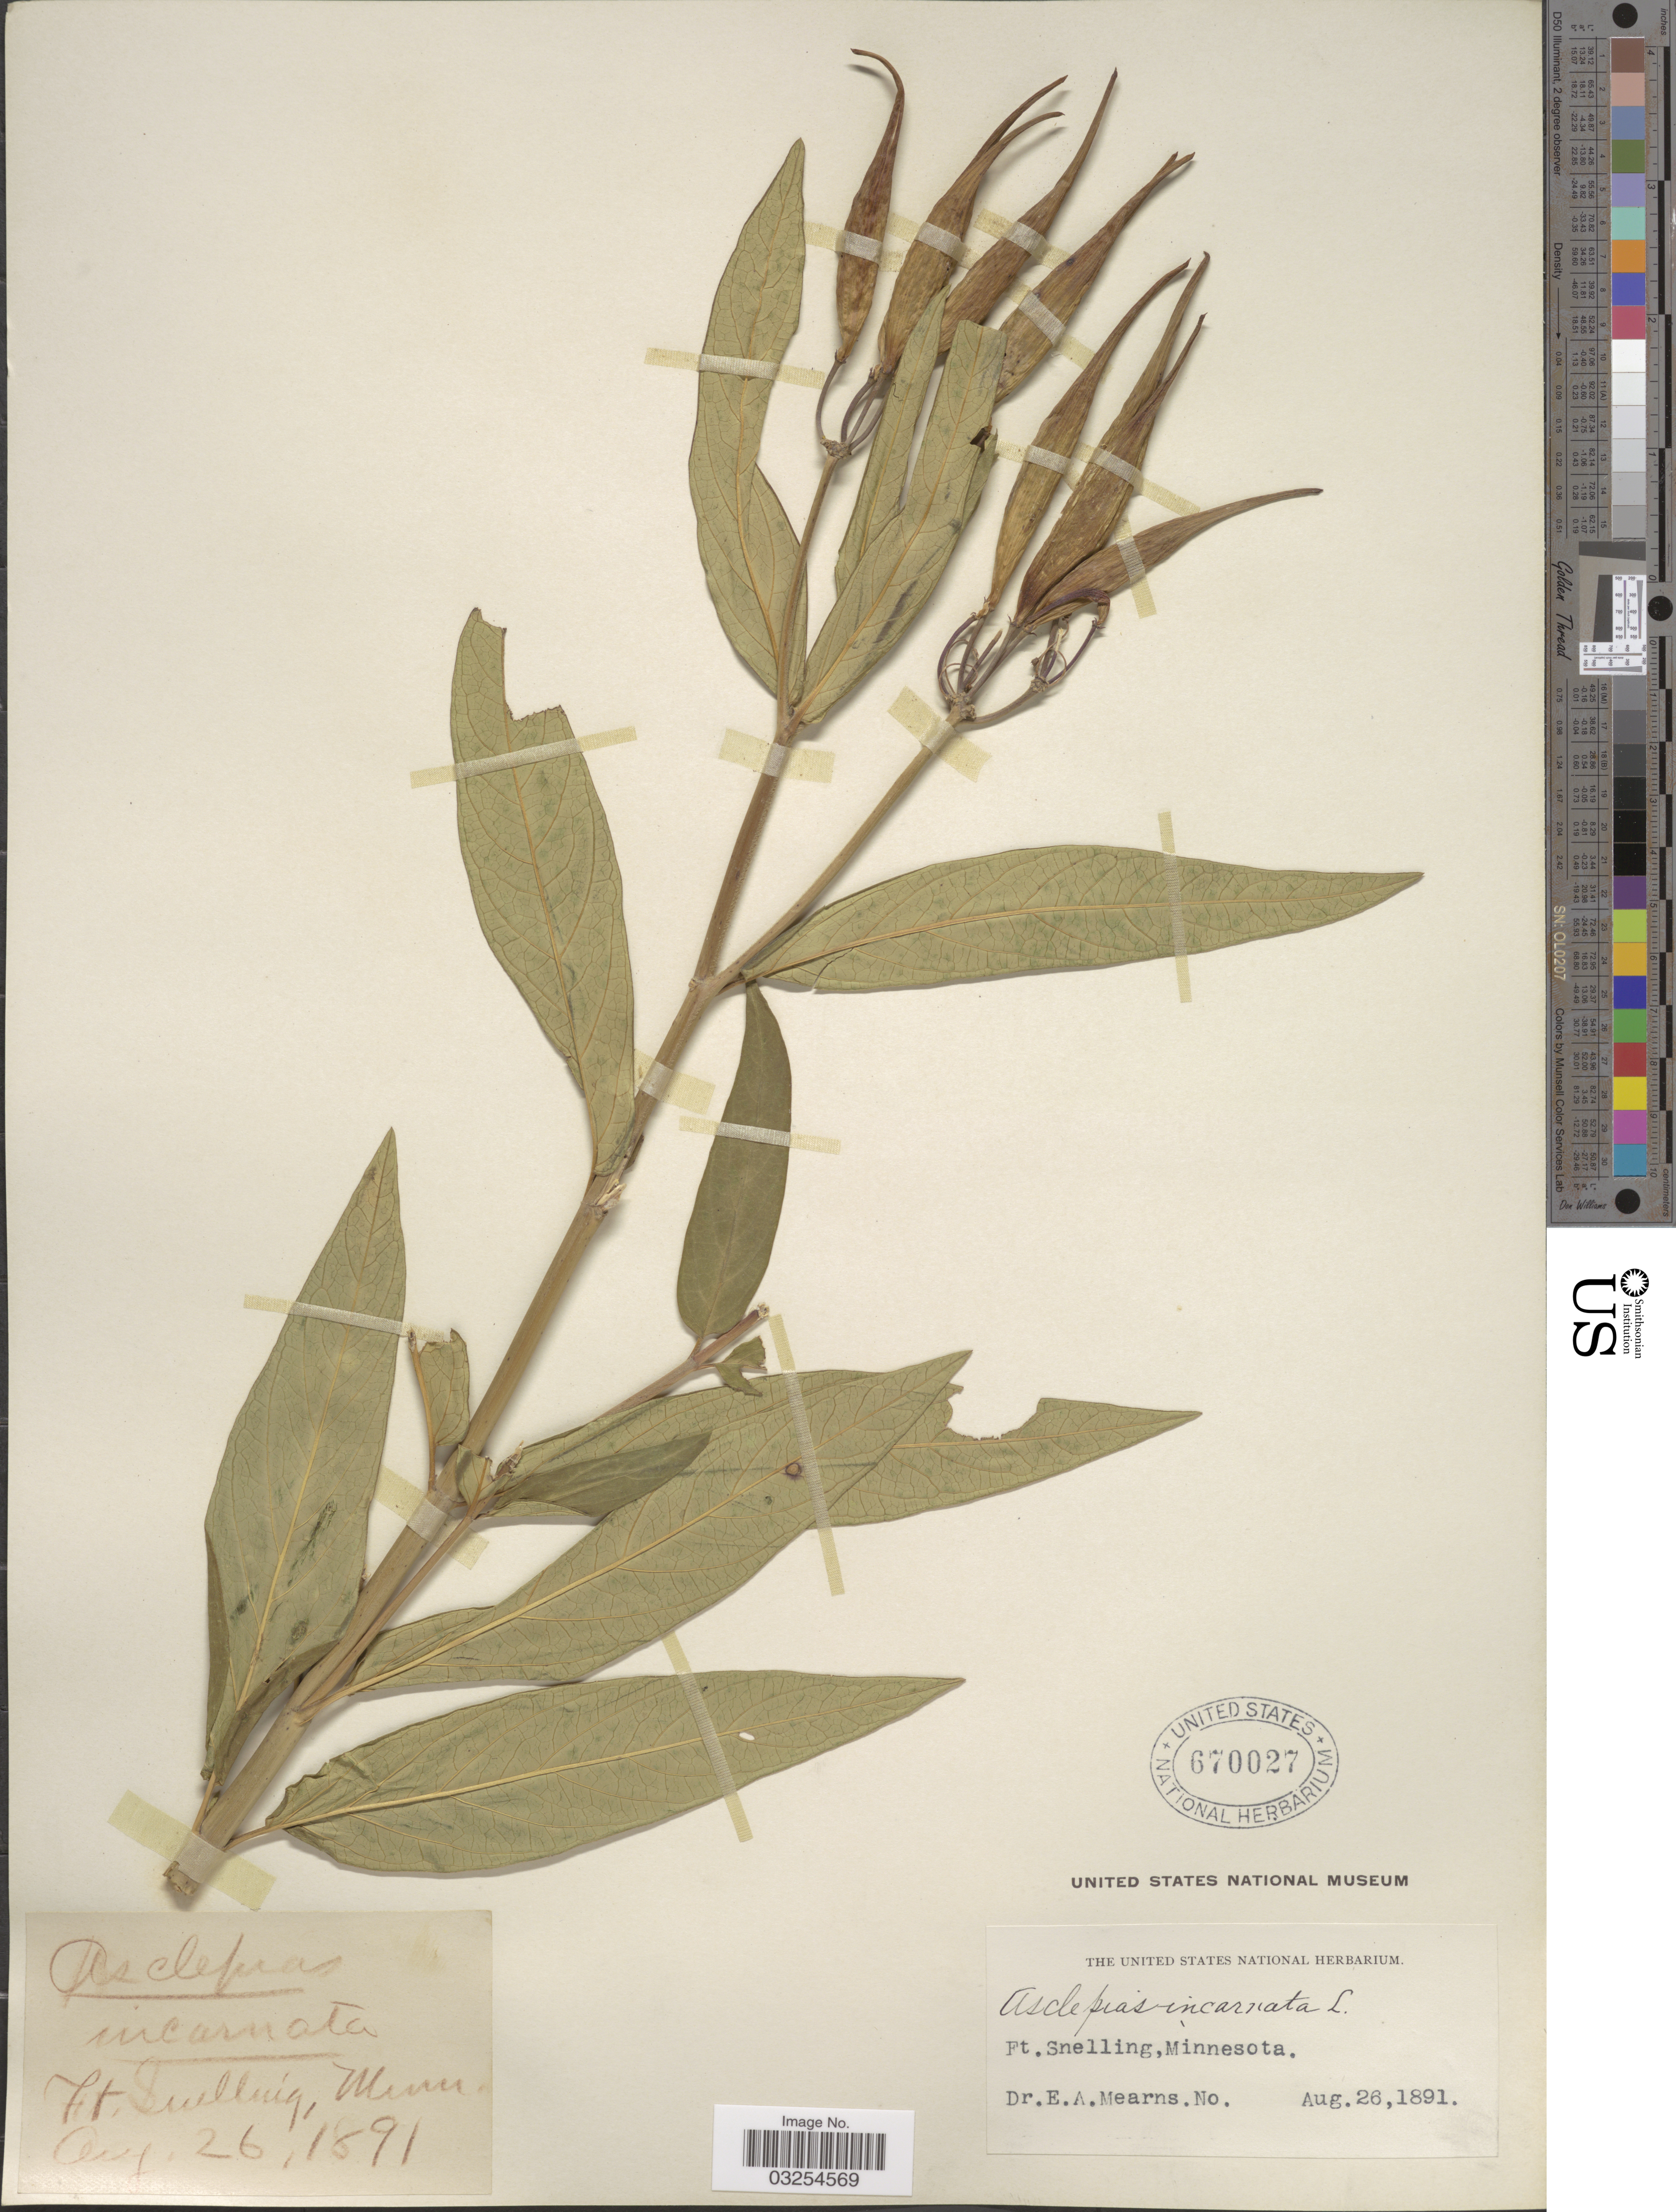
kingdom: Plantae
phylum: Tracheophyta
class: Magnoliopsida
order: Gentianales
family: Apocynaceae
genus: Asclepias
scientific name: Asclepias incarnata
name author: L.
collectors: E. A. Mearns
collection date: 1891-08-26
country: United States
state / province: Minnesota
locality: Ft. Snelling.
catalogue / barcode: US 670027